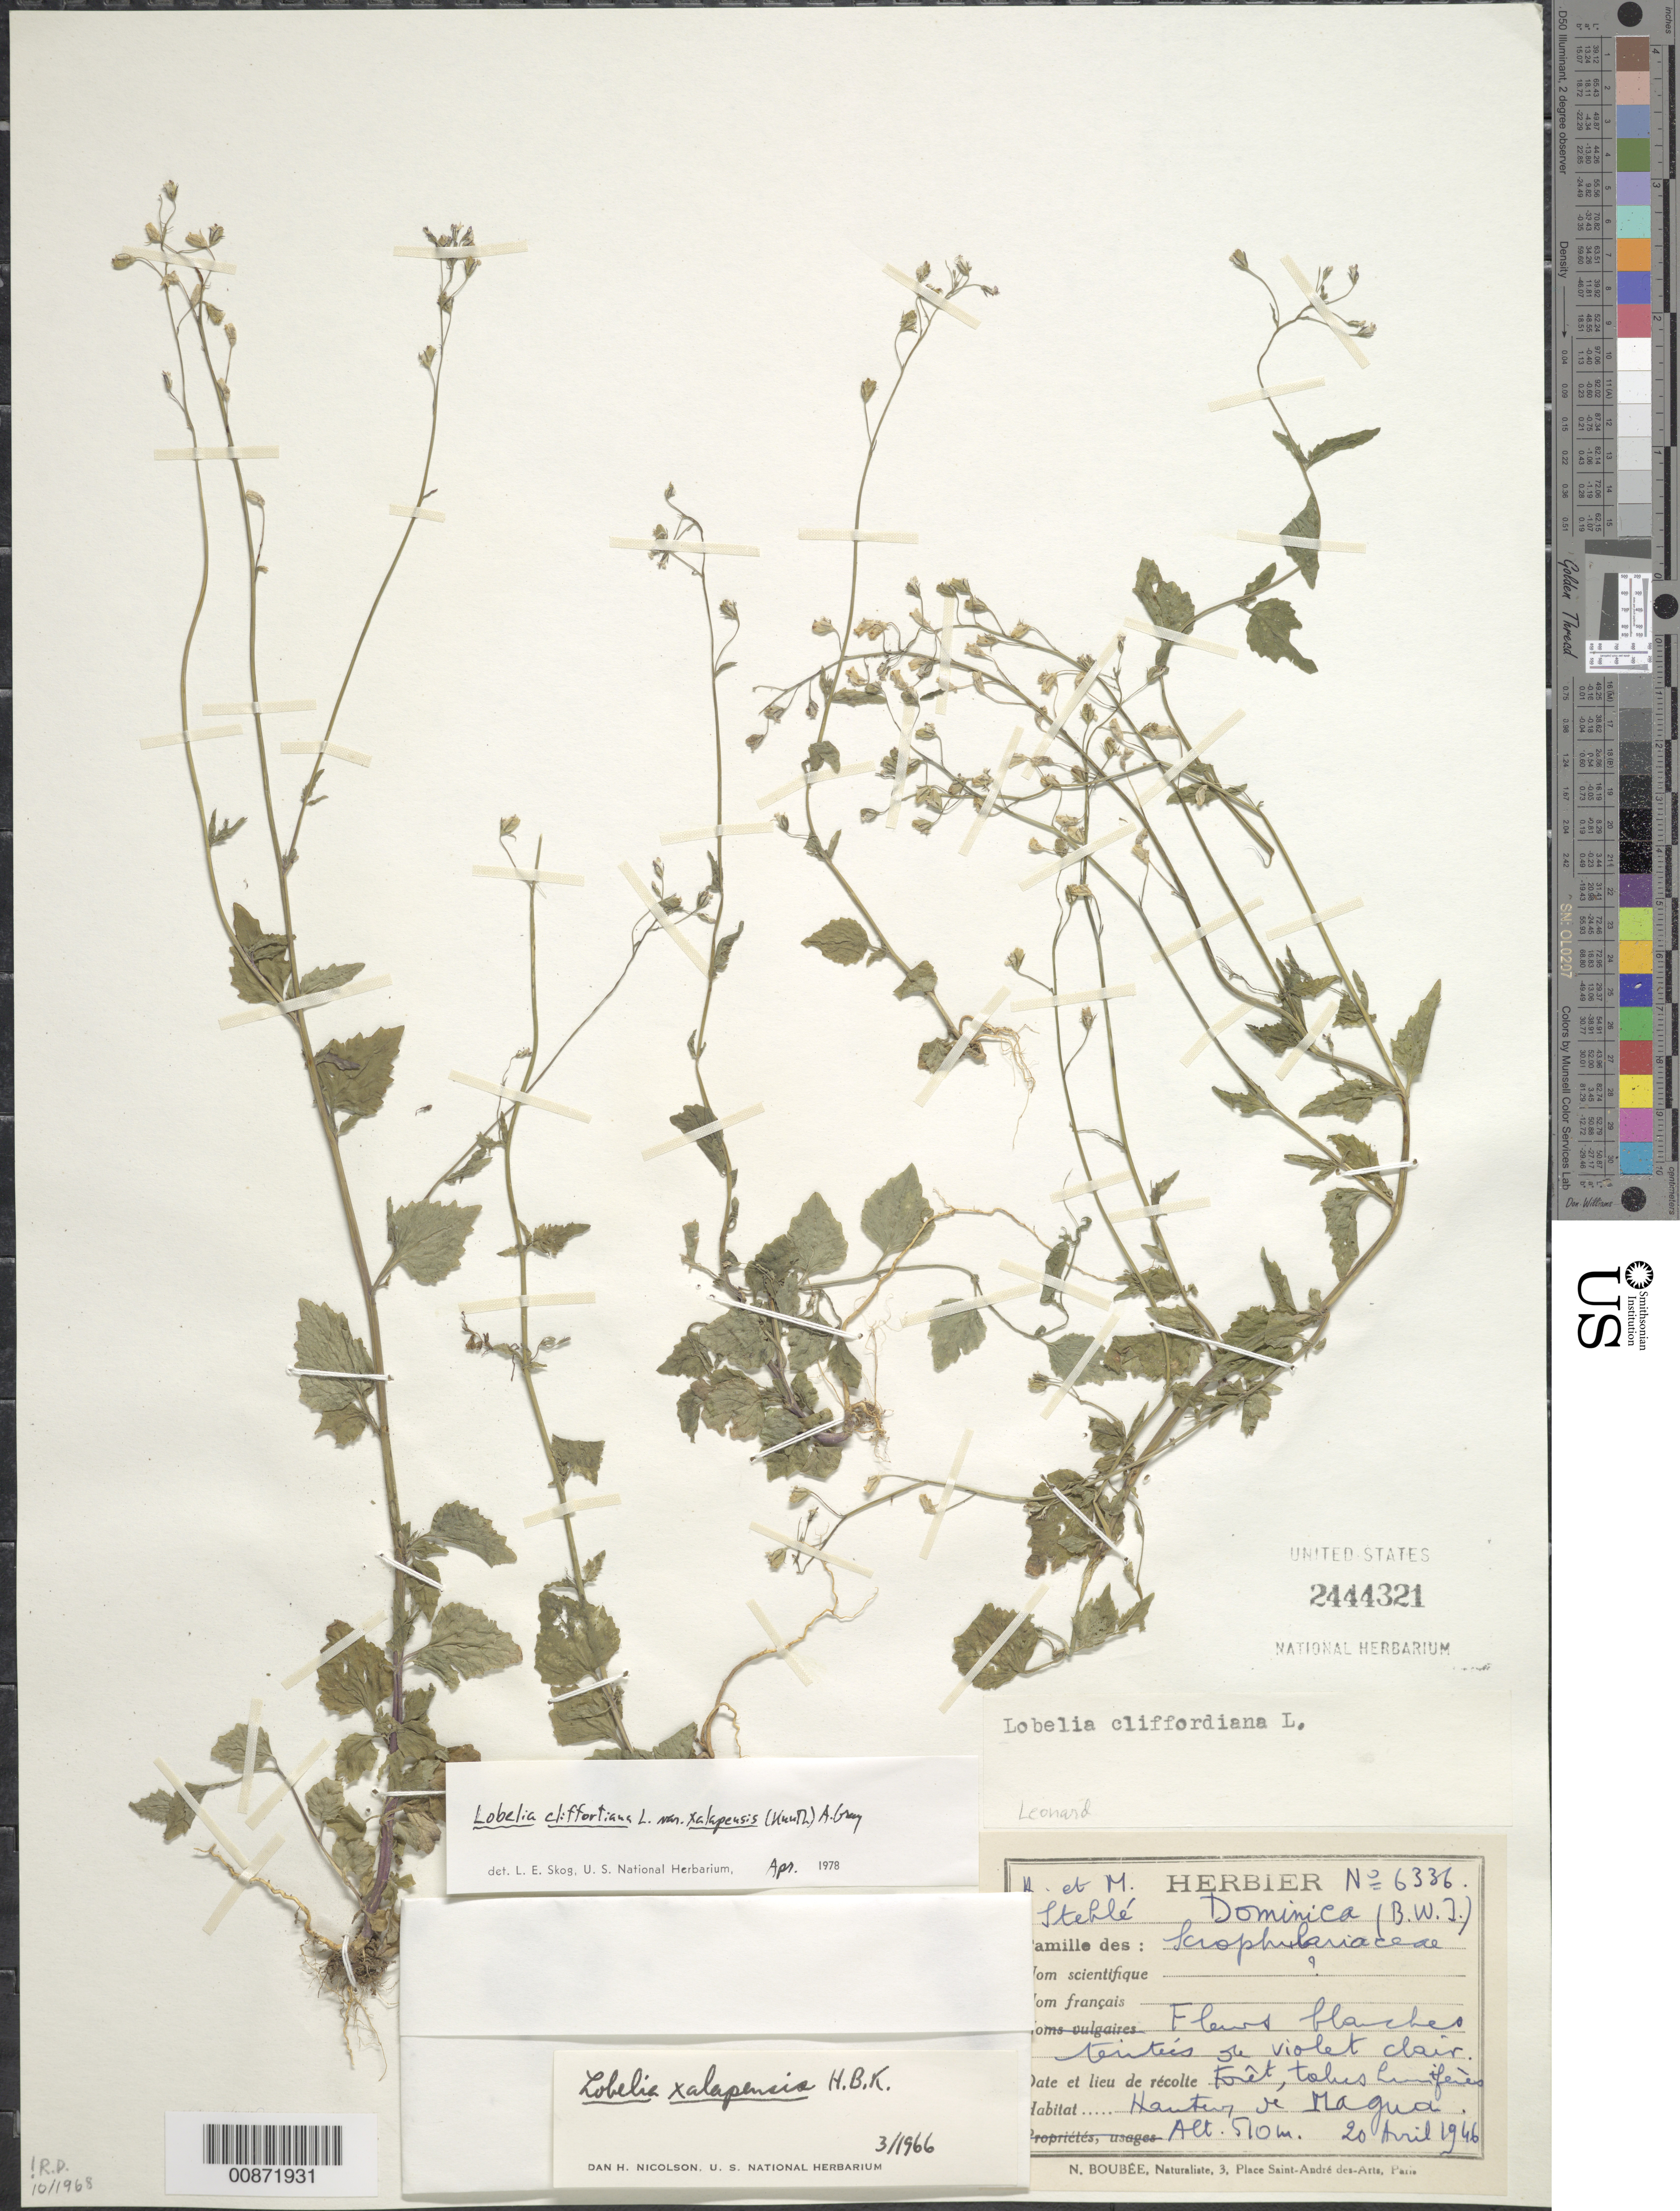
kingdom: Plantae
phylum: Tracheophyta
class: Magnoliopsida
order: Asterales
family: Campanulaceae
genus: Lobelia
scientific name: Lobelia xalapensis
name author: Kunth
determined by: Skog, Laurence E.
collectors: H. Stehlé & M. Stehlé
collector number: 6336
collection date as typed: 20 Apr 1946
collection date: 1946-04-20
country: Dominica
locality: Hauteur de Magua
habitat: Forêt, talus humifères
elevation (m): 510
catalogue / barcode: US 2444321